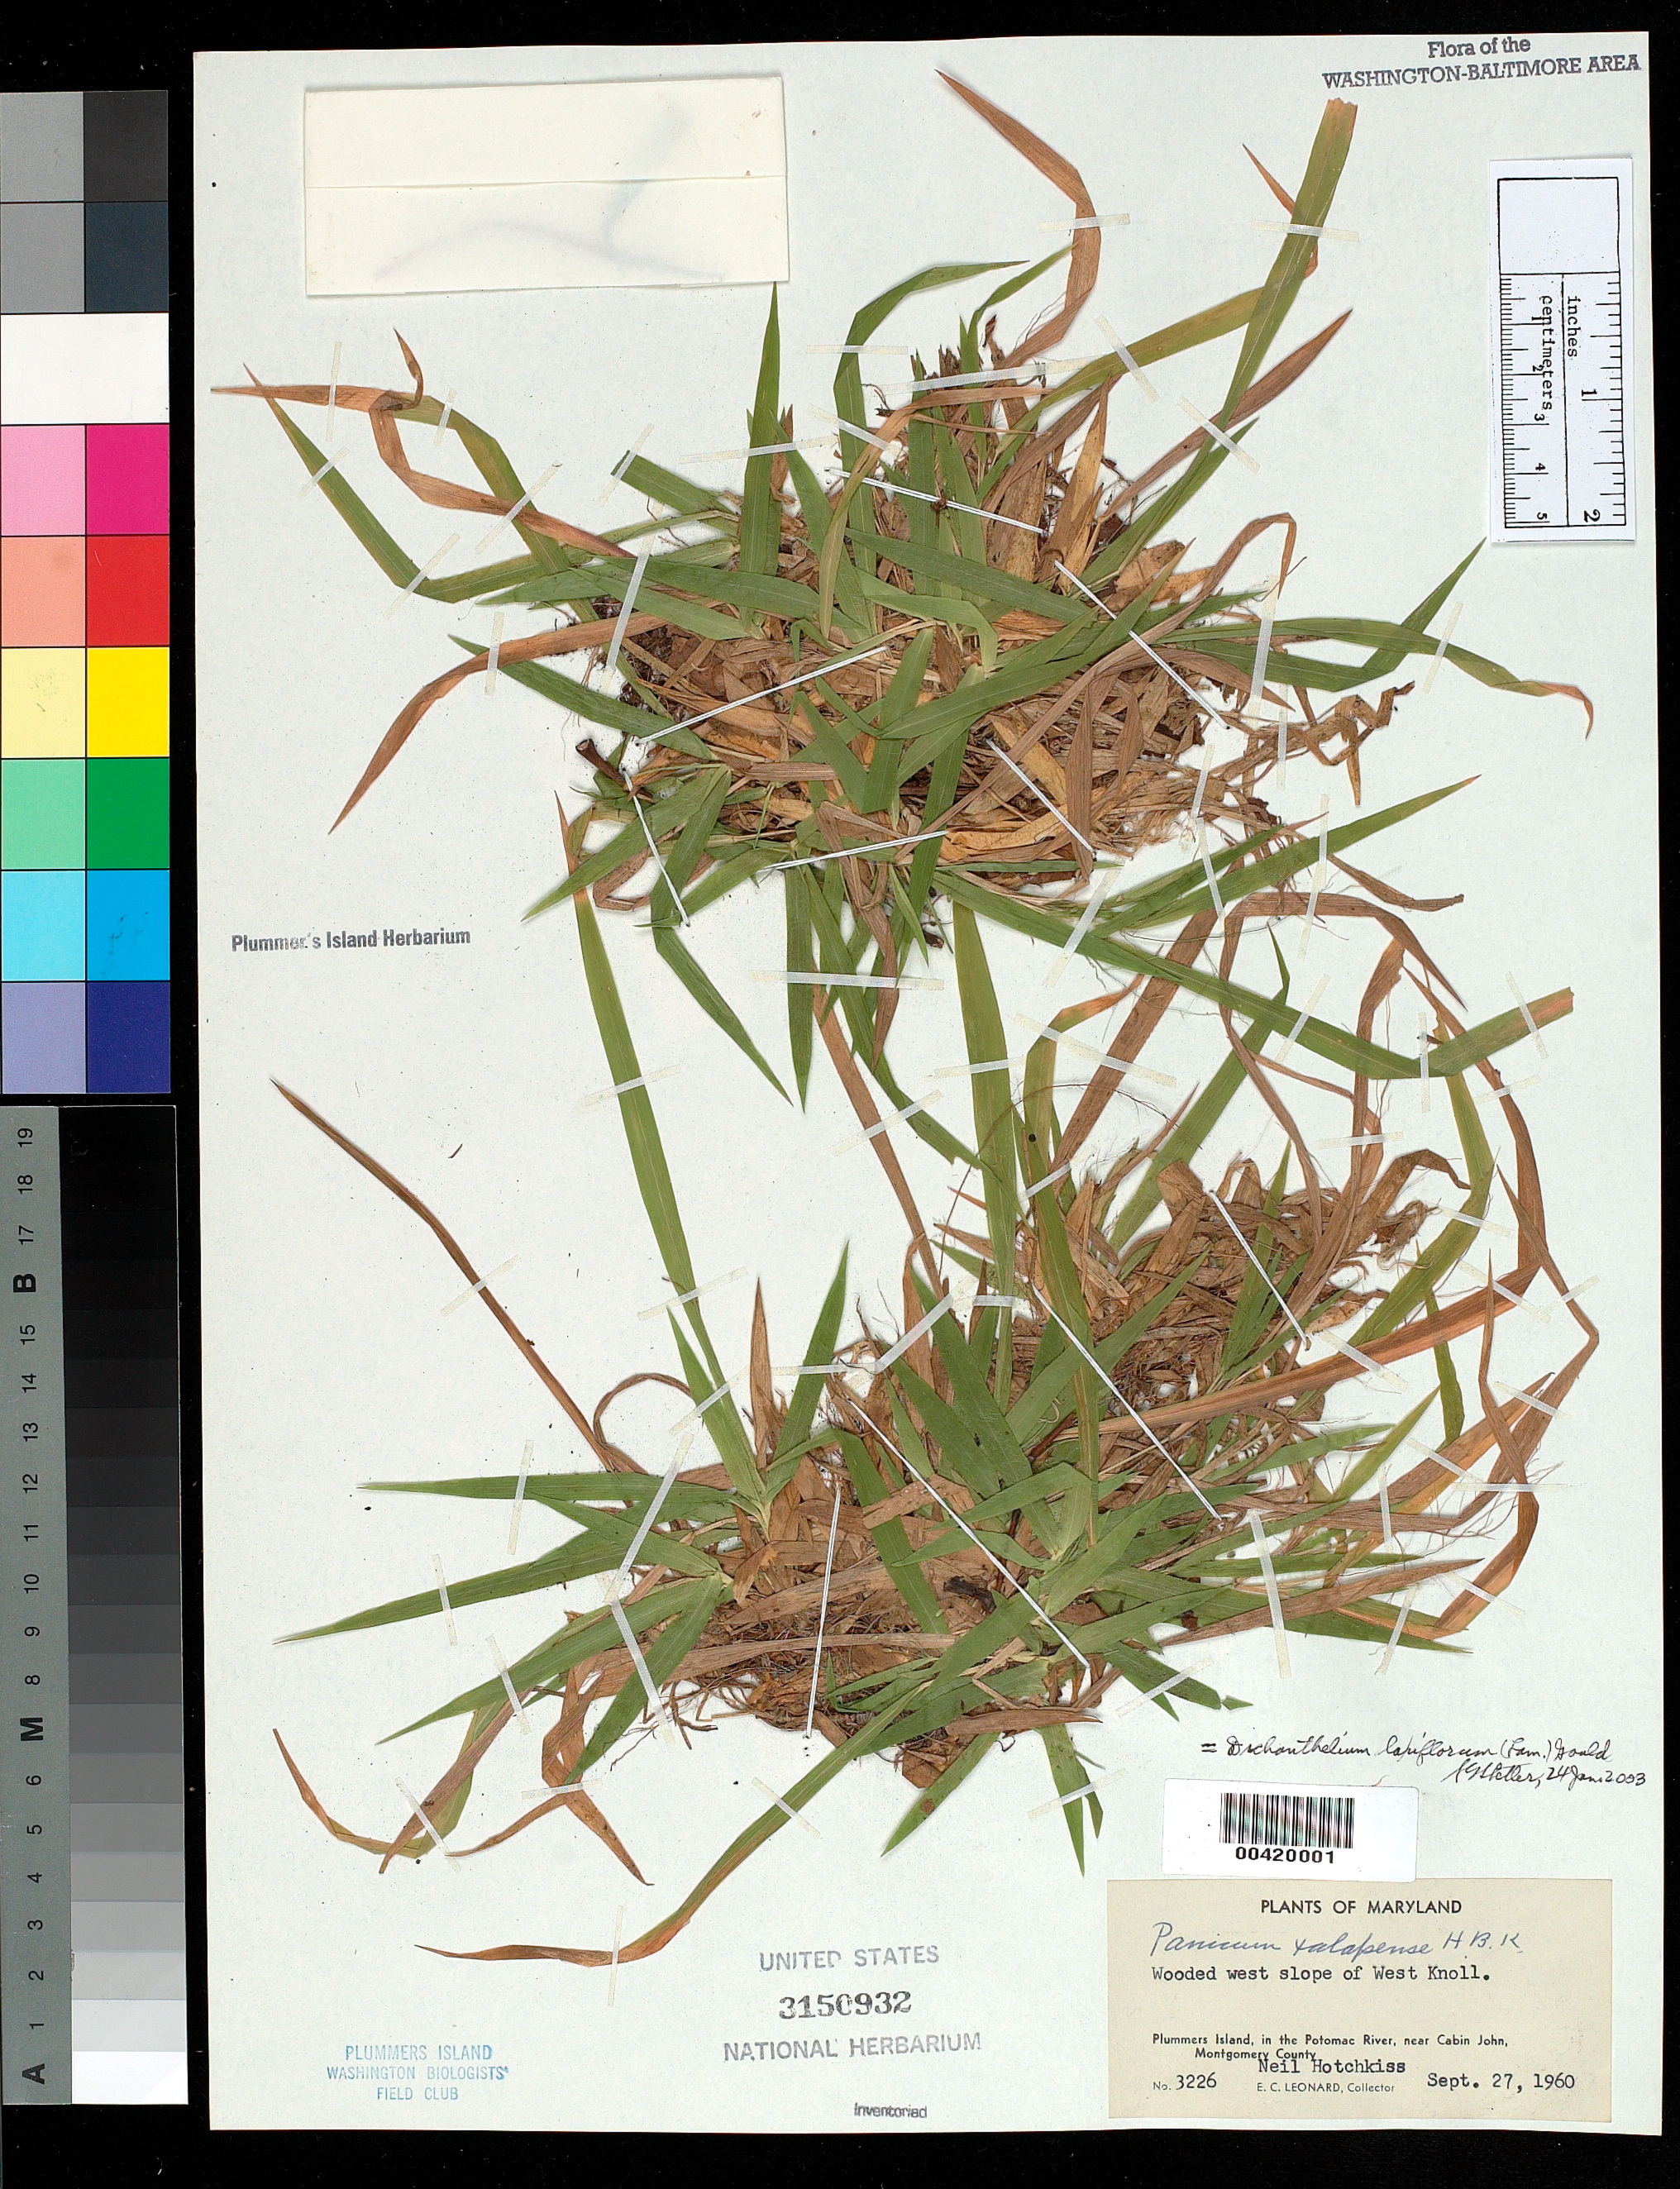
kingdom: Plantae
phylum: Tracheophyta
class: Liliopsida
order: Poales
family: Poaceae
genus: Dichanthelium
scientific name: Dichanthelium laxiflorum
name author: (Lam.) Gould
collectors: E. C. Leonard & N. Hotchkiss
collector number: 3226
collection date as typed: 27 Sep 1960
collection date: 1960-09-27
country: United States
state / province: Maryland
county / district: Montgomery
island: Plummers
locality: Plummer's Island; west slope of west knoll C. & O. Canal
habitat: Wooded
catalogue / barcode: US 3150932